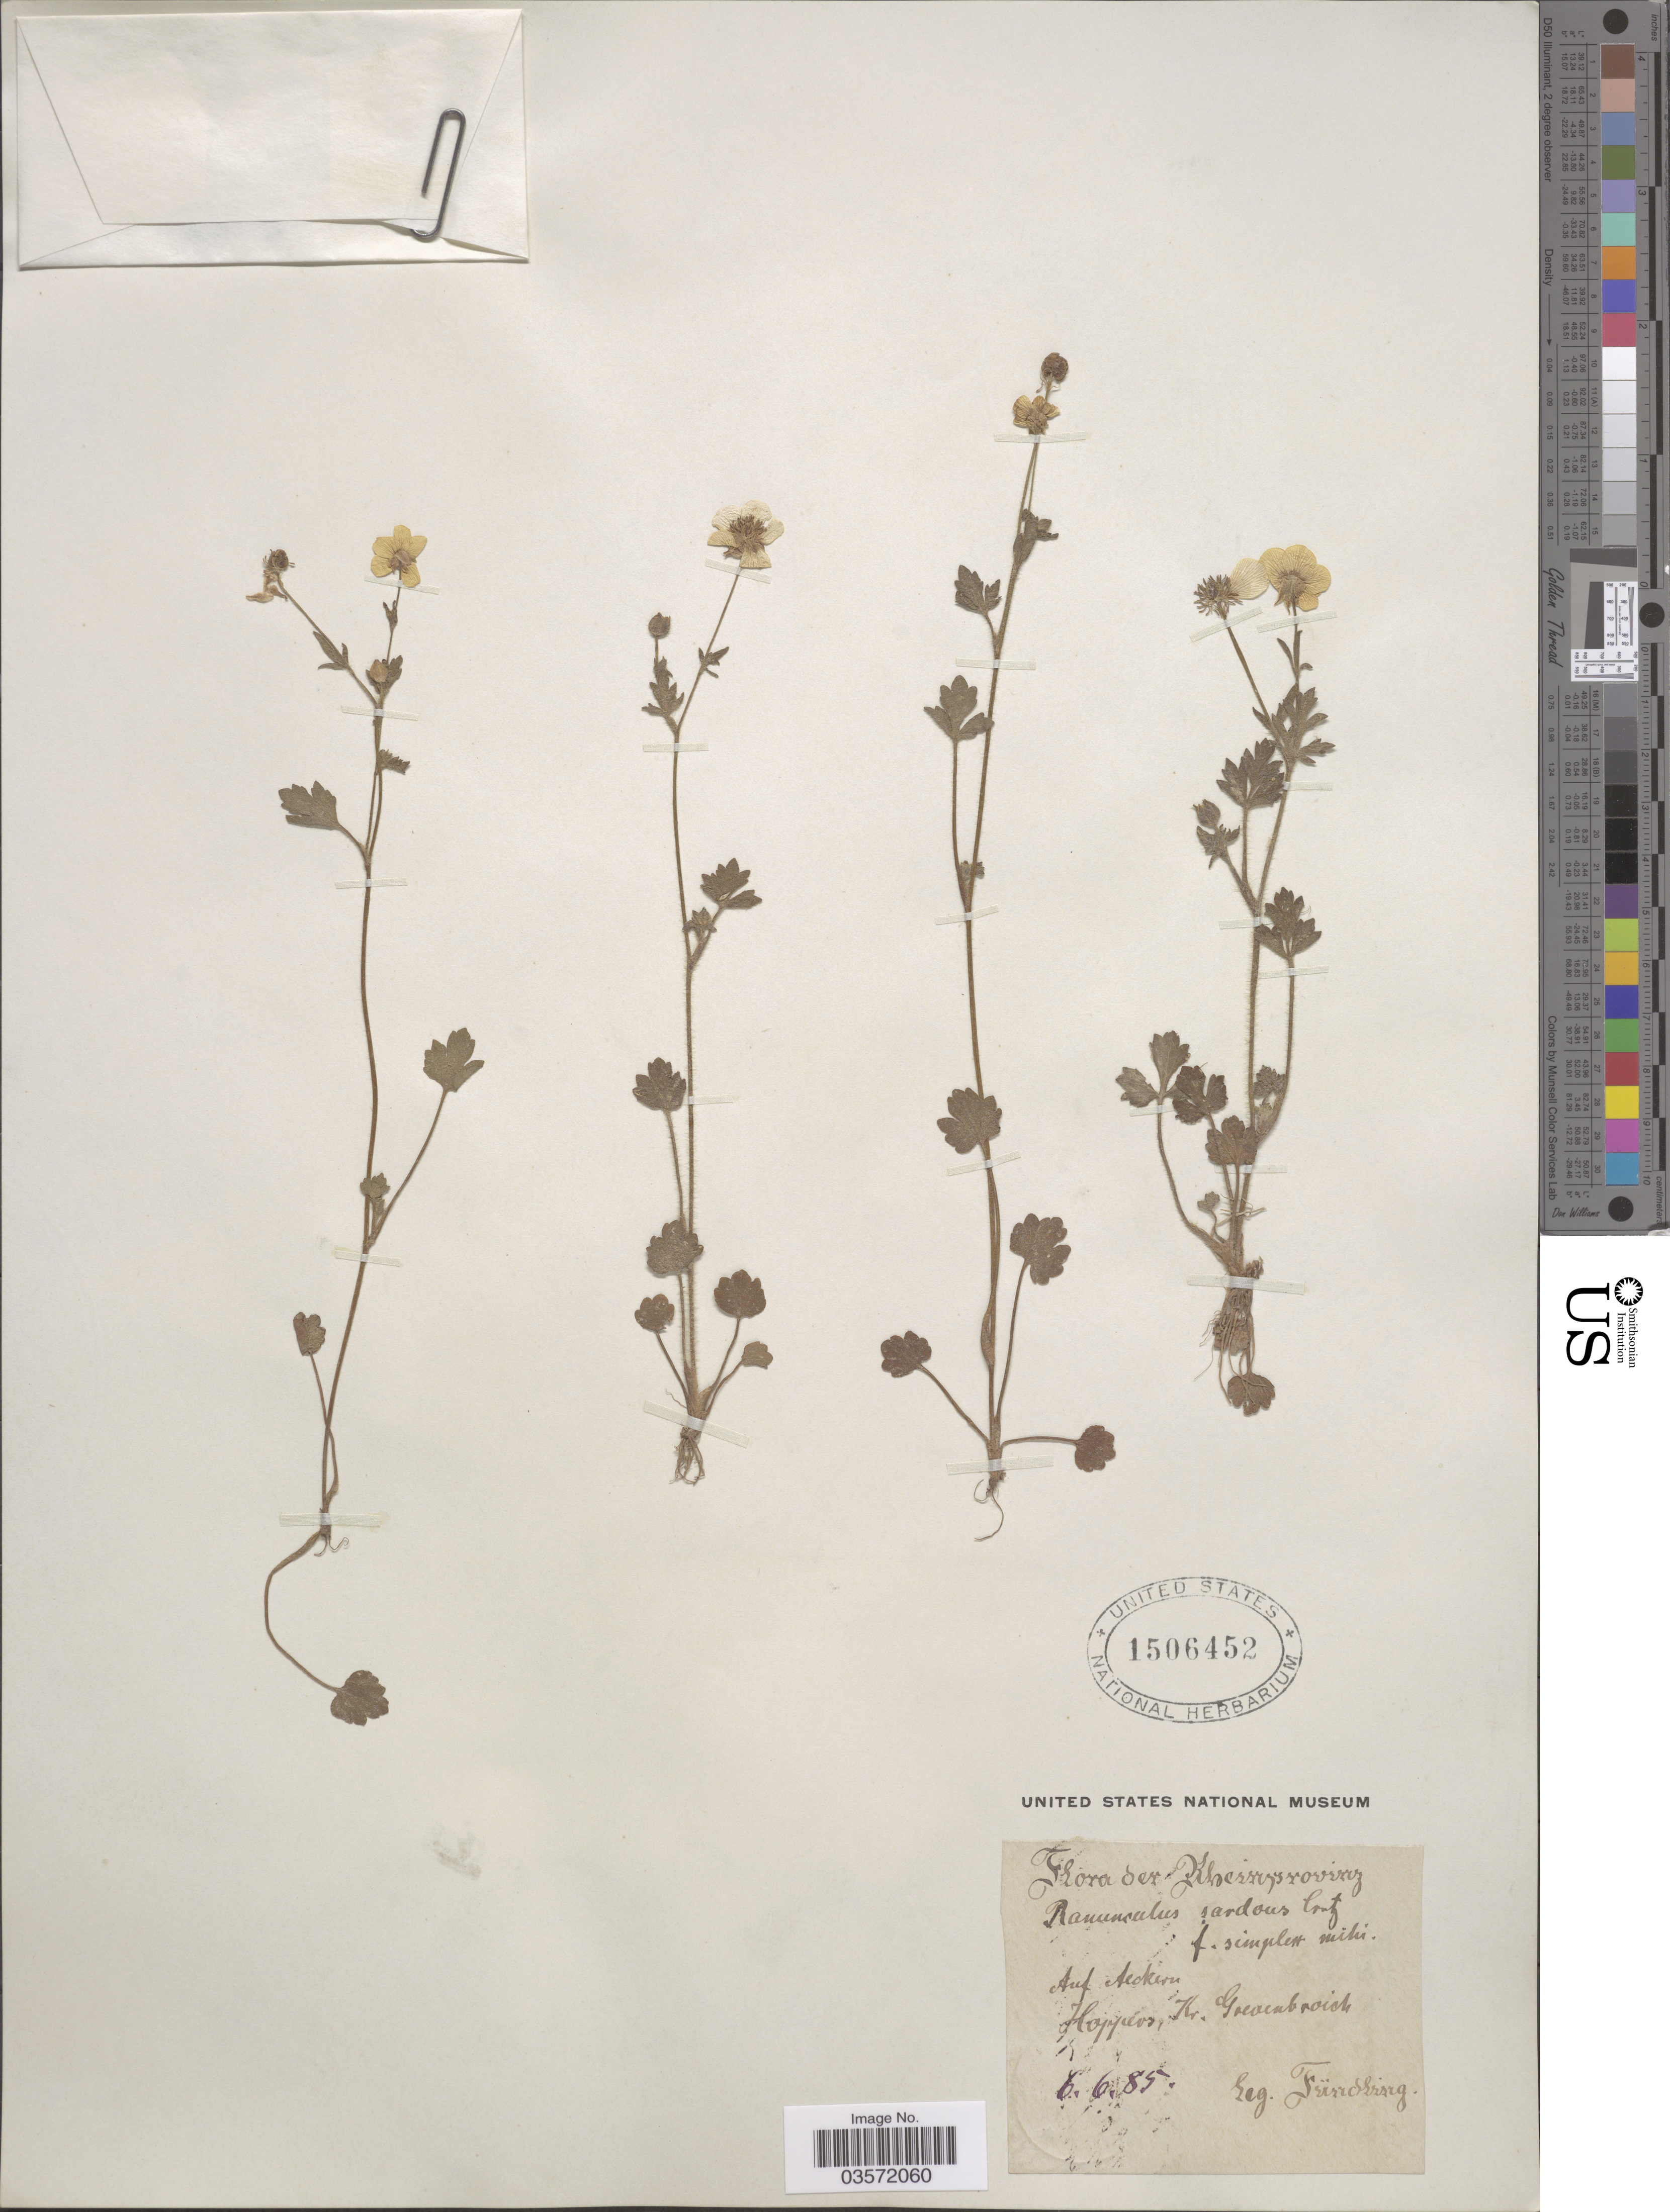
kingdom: Plantae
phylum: Tracheophyta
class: Magnoliopsida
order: Ranunculales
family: Ranunculaceae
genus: Ranunculus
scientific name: Ranunculus sardous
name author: Crantz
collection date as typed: Transcribed d/m/y: 6/6/85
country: Germany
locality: Rheinzprovinz. Auf Aeckern. Hoppers, Kr. Grevenbroich.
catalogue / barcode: US 1506452